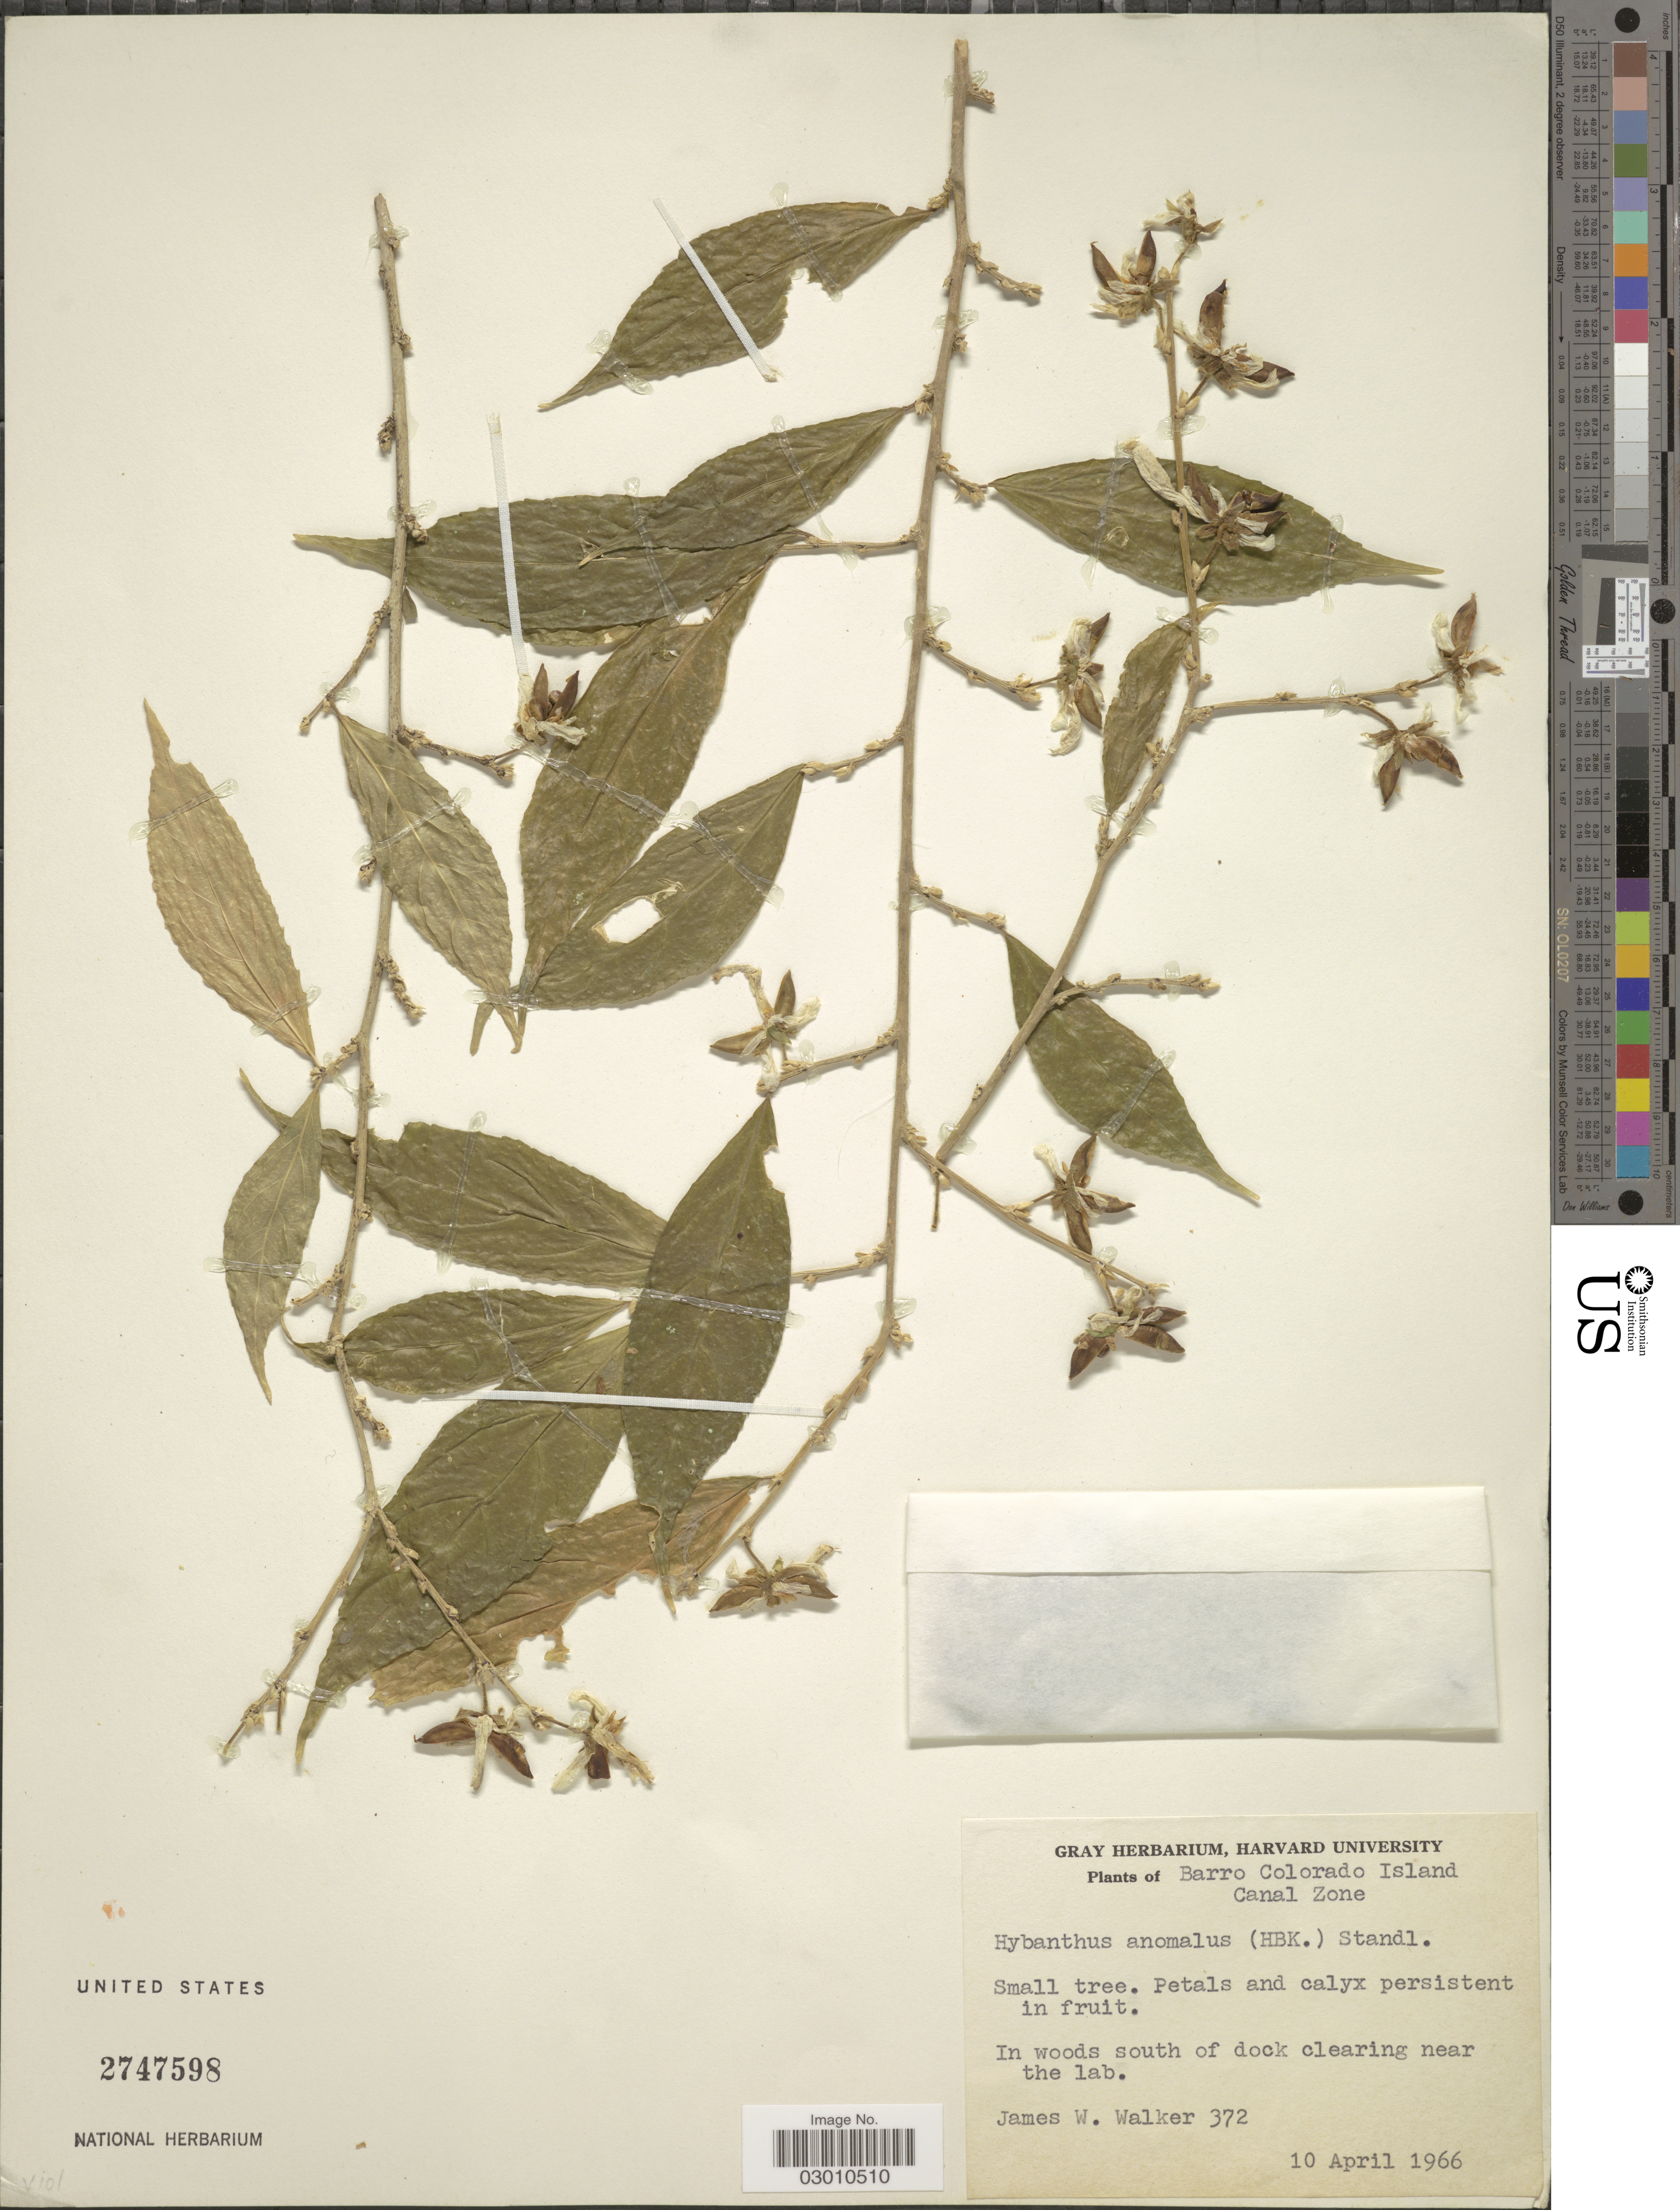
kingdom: Plantae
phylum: Tracheophyta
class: Magnoliopsida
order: Malpighiales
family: Violaceae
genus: Pombalia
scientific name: Pombalia prunifolia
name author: (Humb. & Bonpl. ex Willd.) Paula-Souza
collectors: J. W. Walker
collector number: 372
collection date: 1966-04-10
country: Panama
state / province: Panamá Oeste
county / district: Canal Zone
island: Barro Colorado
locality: Barro Colorado Island, Canal Zone. In woods south of dock clearing near the lab.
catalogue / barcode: US 2747598